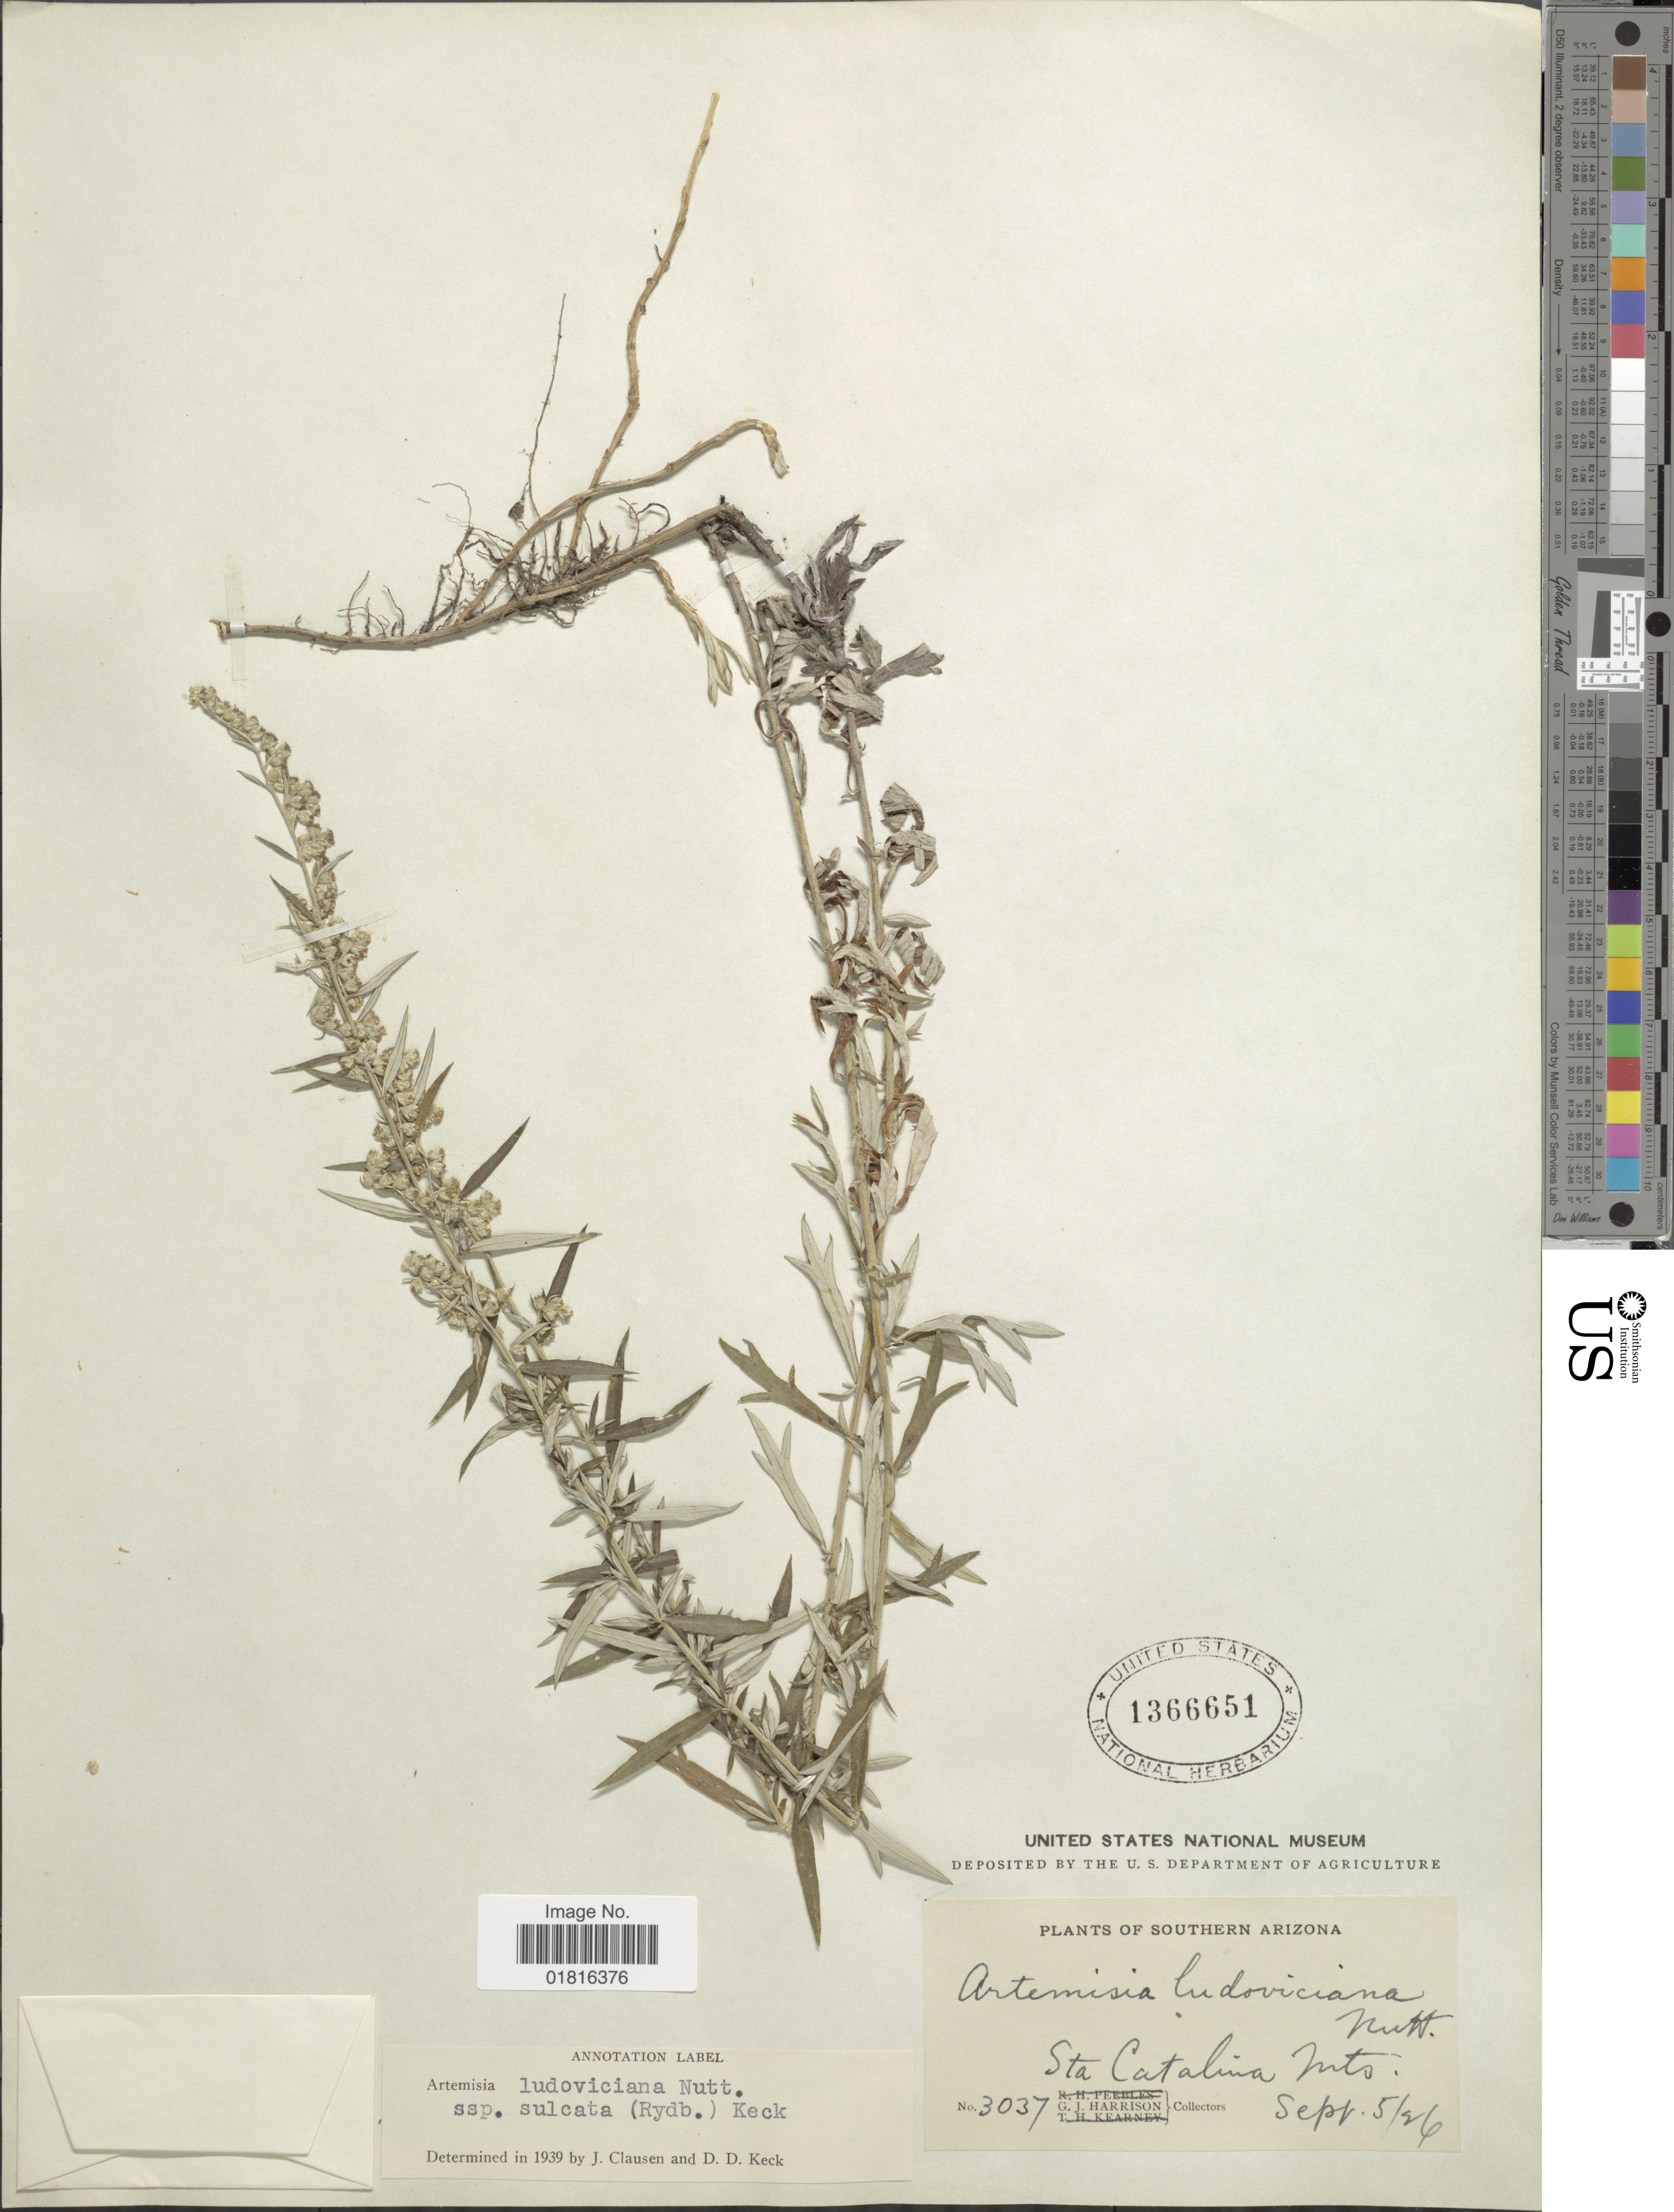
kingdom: Plantae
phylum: Tracheophyta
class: Magnoliopsida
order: Asterales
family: Asteraceae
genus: Artemisia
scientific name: Artemisia ludoviciana subsp. sulcata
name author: (Rydb.) D.D. Keck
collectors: G. J. Harrison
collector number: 3037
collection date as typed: Transcribed d/m/y: 5/9/26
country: United States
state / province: Arizona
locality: Southern Arizona, Sta Catalina Mts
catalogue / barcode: US 1366651